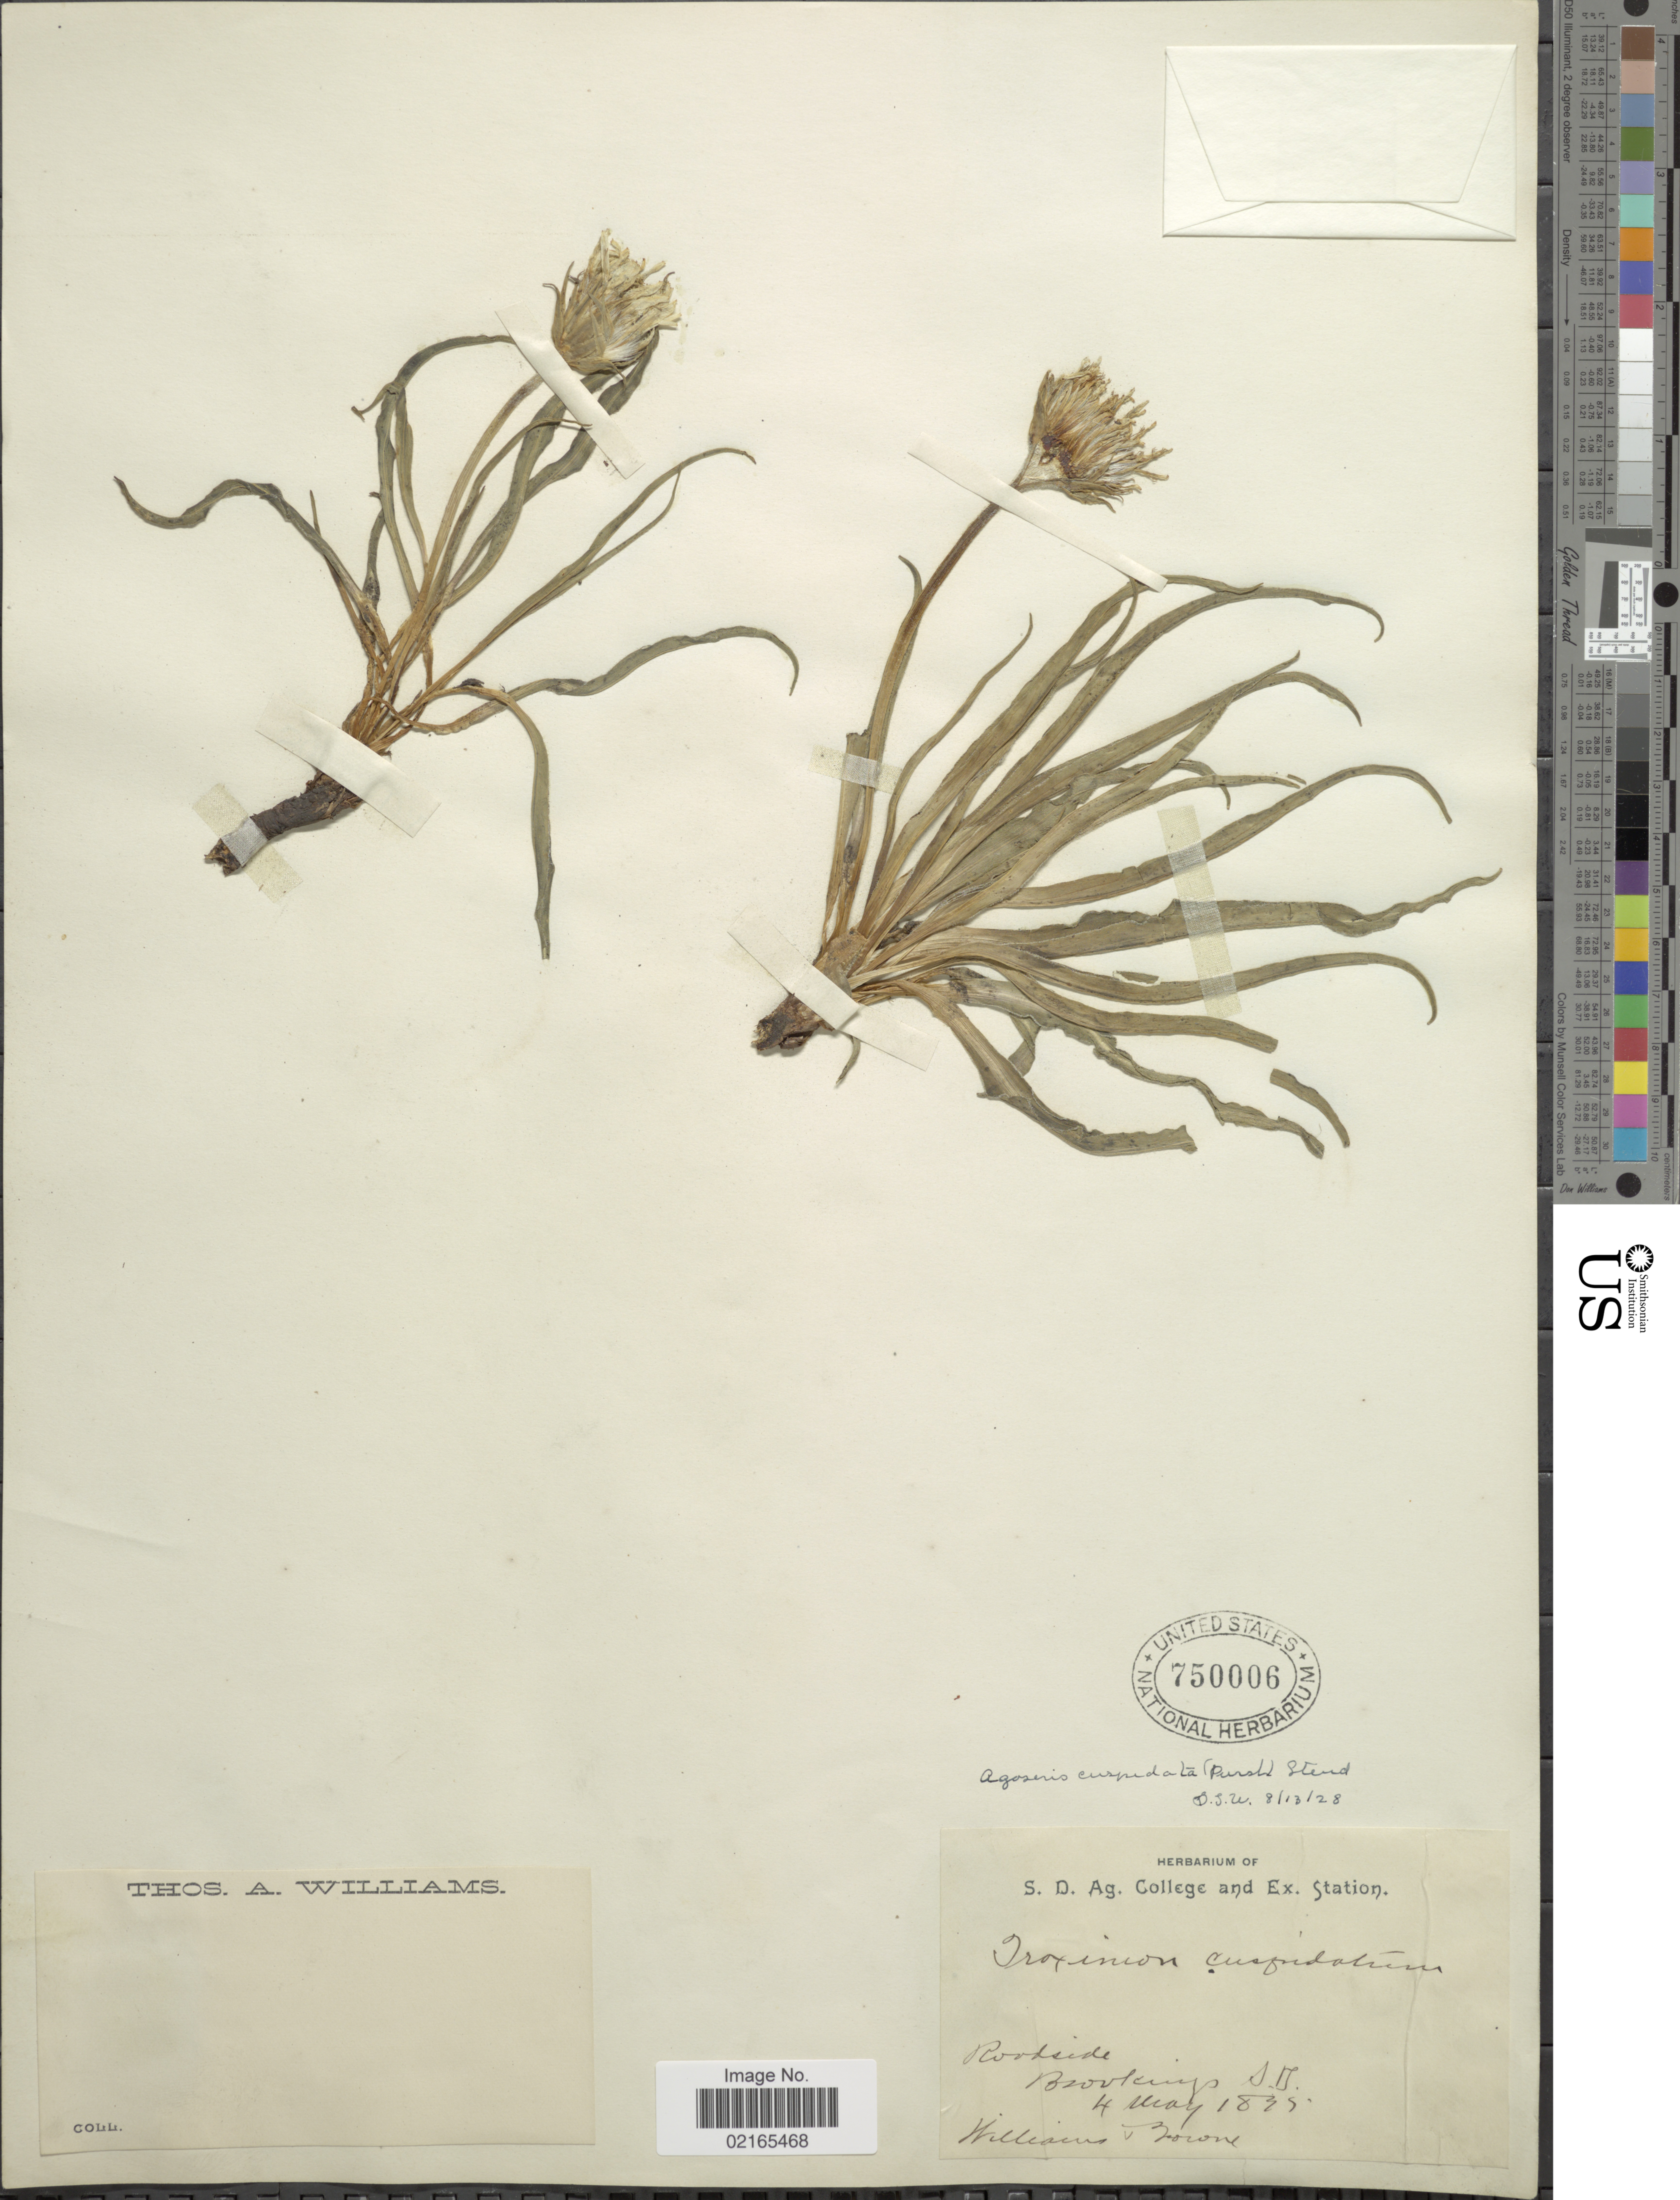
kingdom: Plantae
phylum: Tracheophyta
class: Magnoliopsida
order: Asterales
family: Asteraceae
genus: Nothocalais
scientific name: Nothocalais cuspidata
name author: (Pursh) Greene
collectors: W. Browne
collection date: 1849-05-04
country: United States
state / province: South Dakota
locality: Roadside Brookings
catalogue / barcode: US 750006